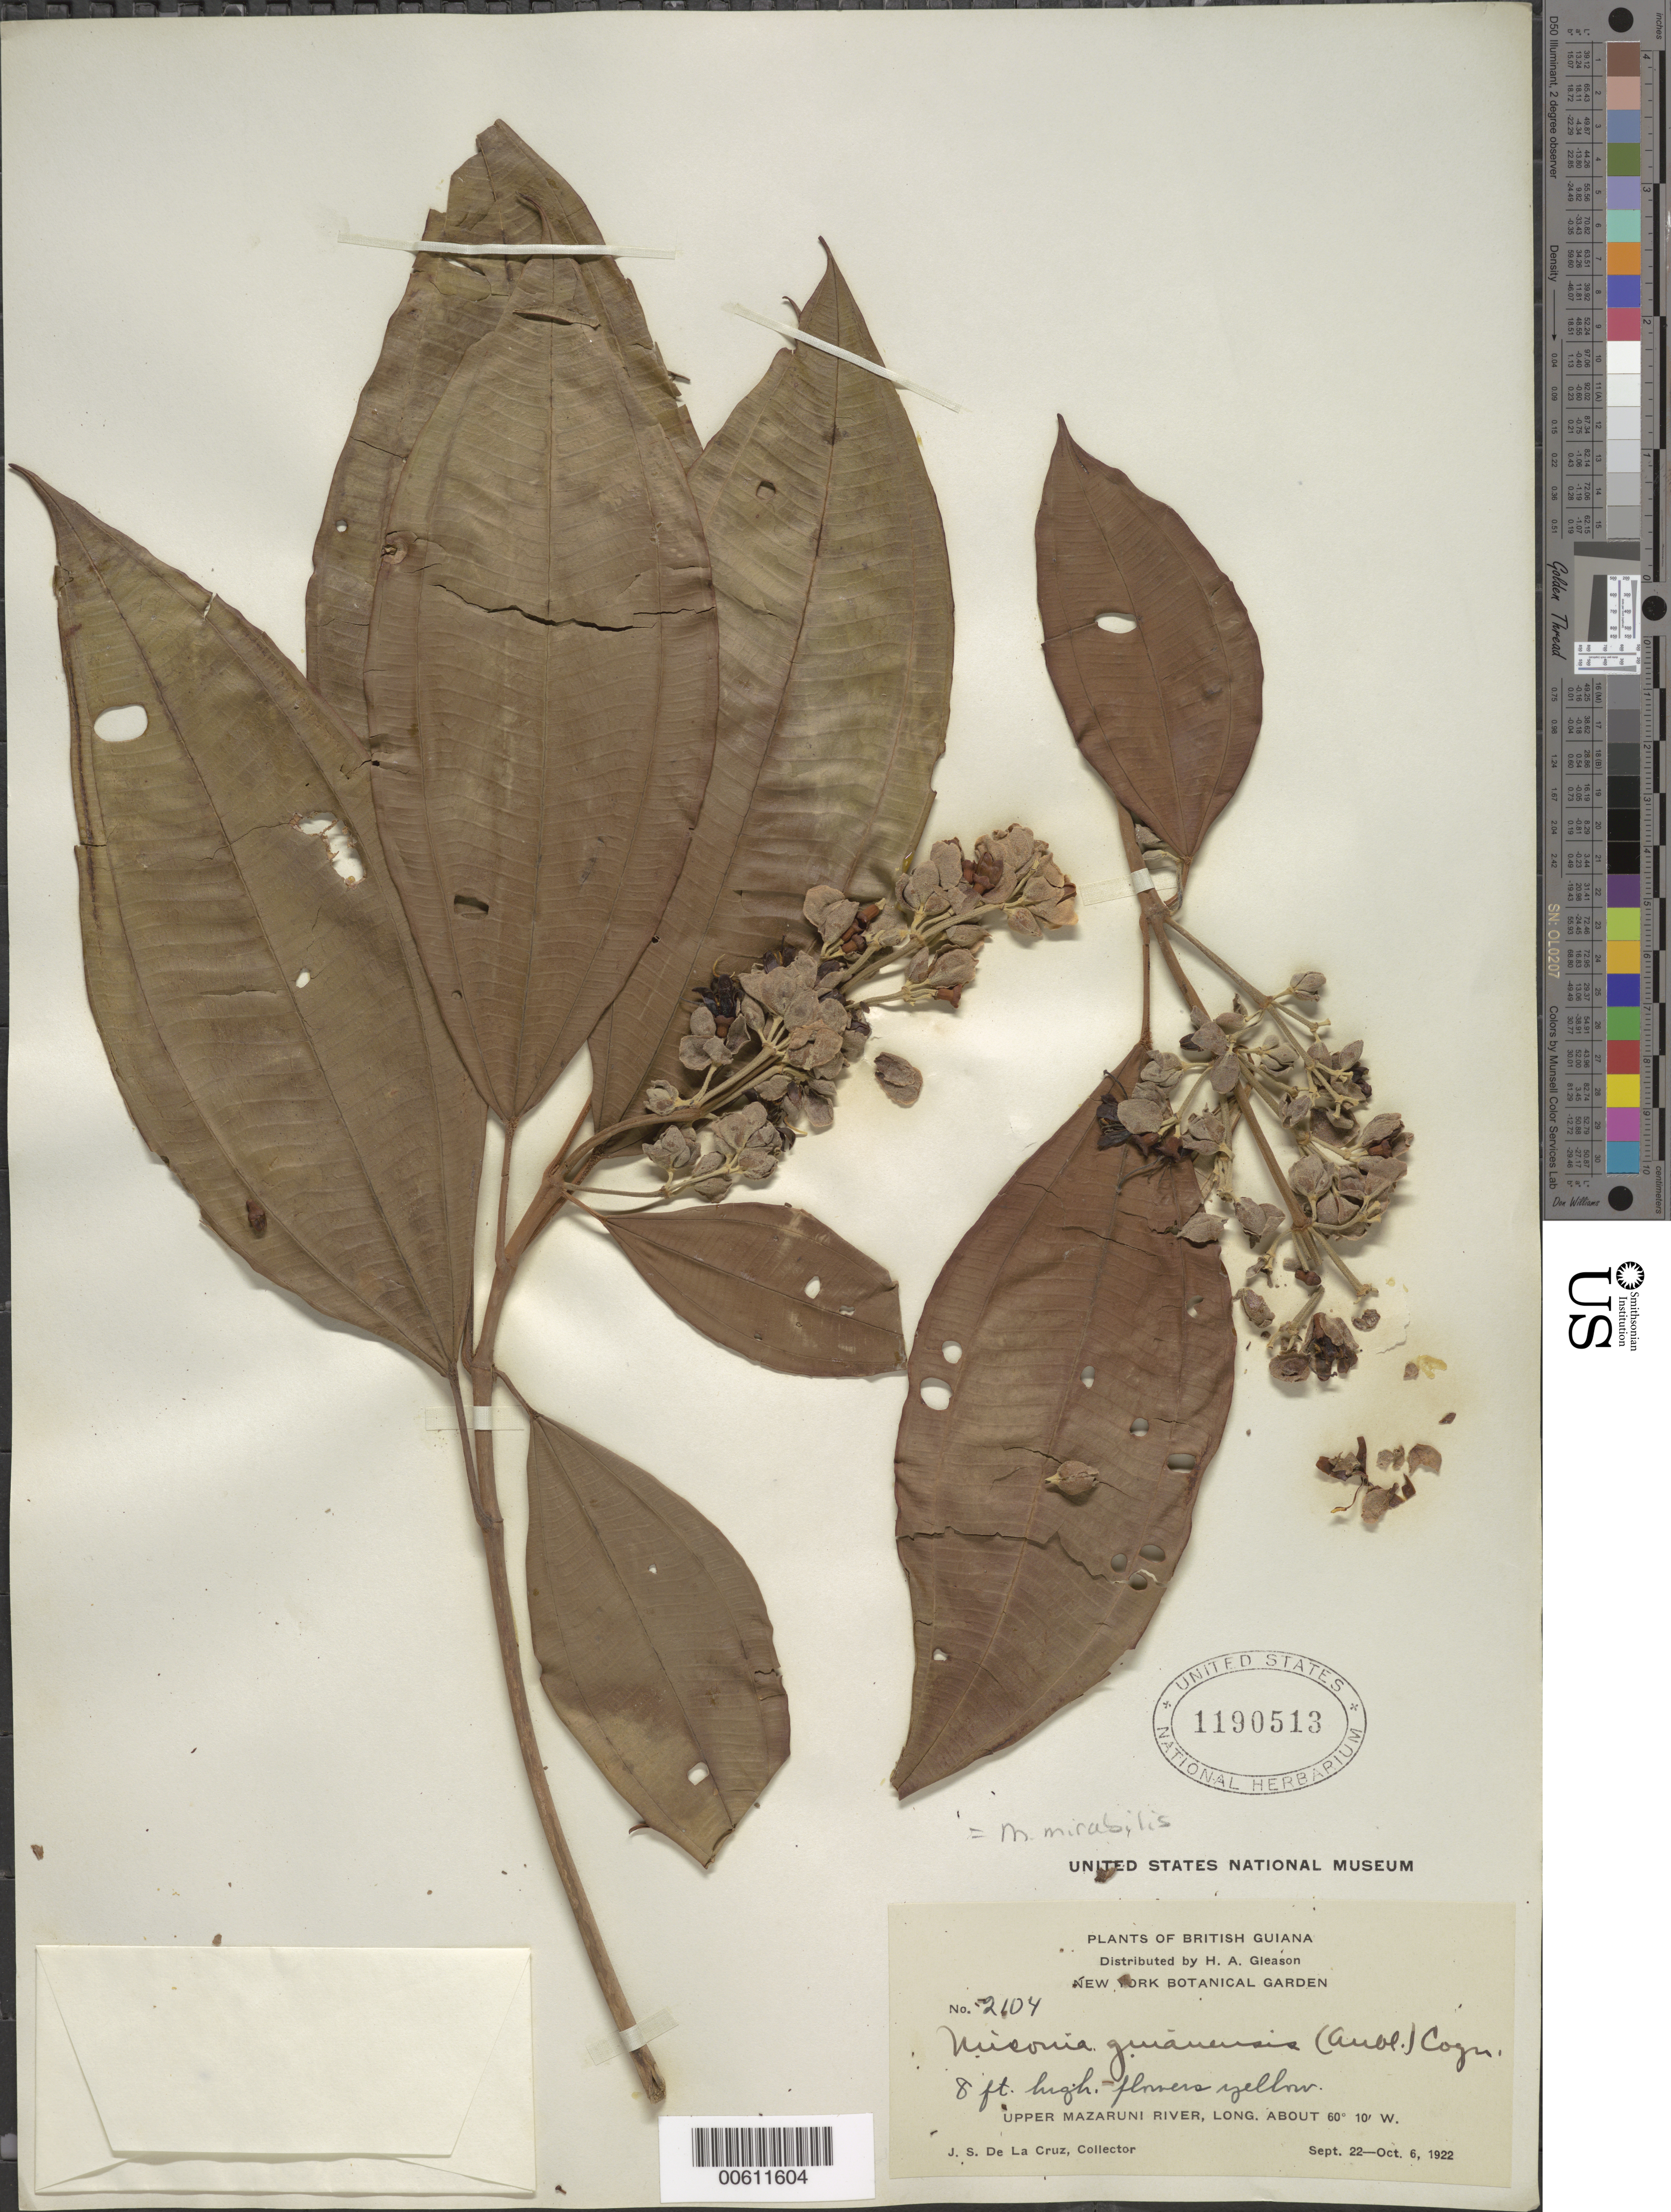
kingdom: Plantae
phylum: Tracheophyta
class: Magnoliopsida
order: Myrtales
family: Melastomataceae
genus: Miconia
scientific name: Miconia mirabilis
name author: (Aubl.) L.O. Williams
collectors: J. S. de la Cruz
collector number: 2104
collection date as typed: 22-Sep-22 to 6-Oct-22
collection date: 1922-09-22/1922-10-06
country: Guyana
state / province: Cuyuni-Mazaruni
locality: Upper Mazaruni R.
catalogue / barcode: US 1190513